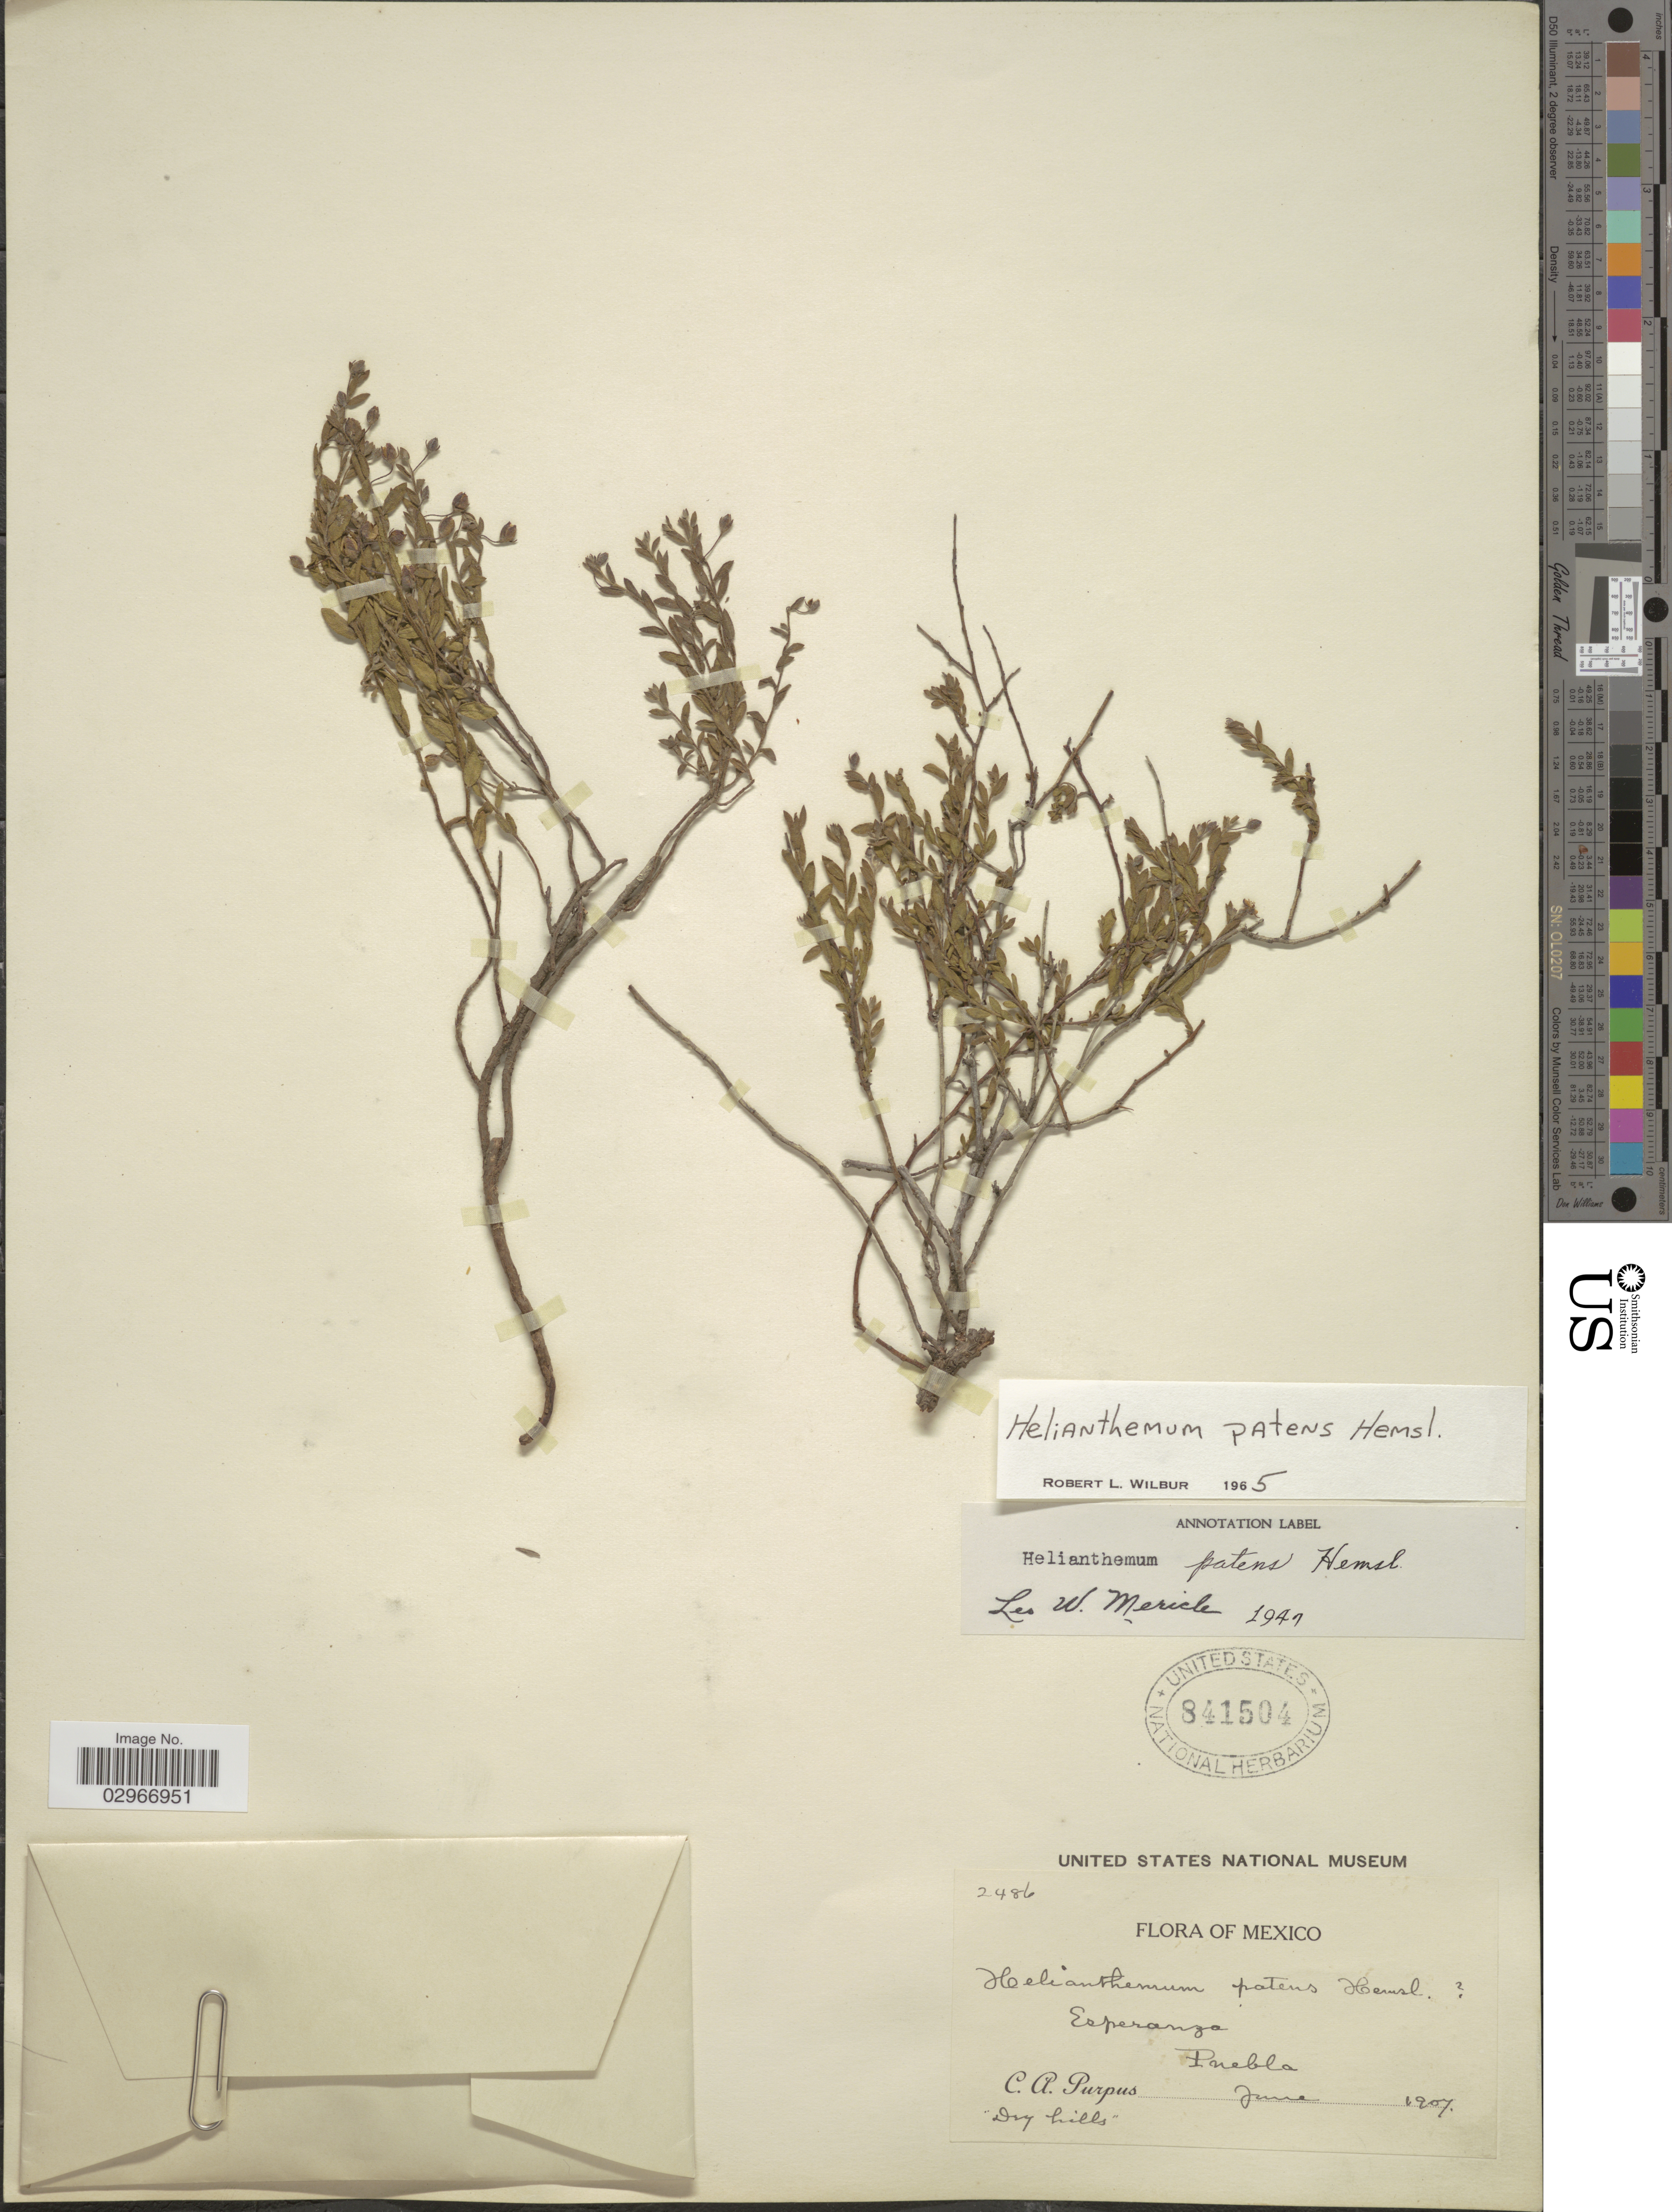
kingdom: Plantae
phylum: Tracheophyta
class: Magnoliopsida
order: Malvales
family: Cistaceae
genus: Helianthemum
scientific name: Helianthemum patens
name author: Hemsl.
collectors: C. A. Purpus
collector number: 2486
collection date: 1907-06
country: Mexico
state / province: Puebla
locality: Esperanza, Puebla.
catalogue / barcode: US 841504